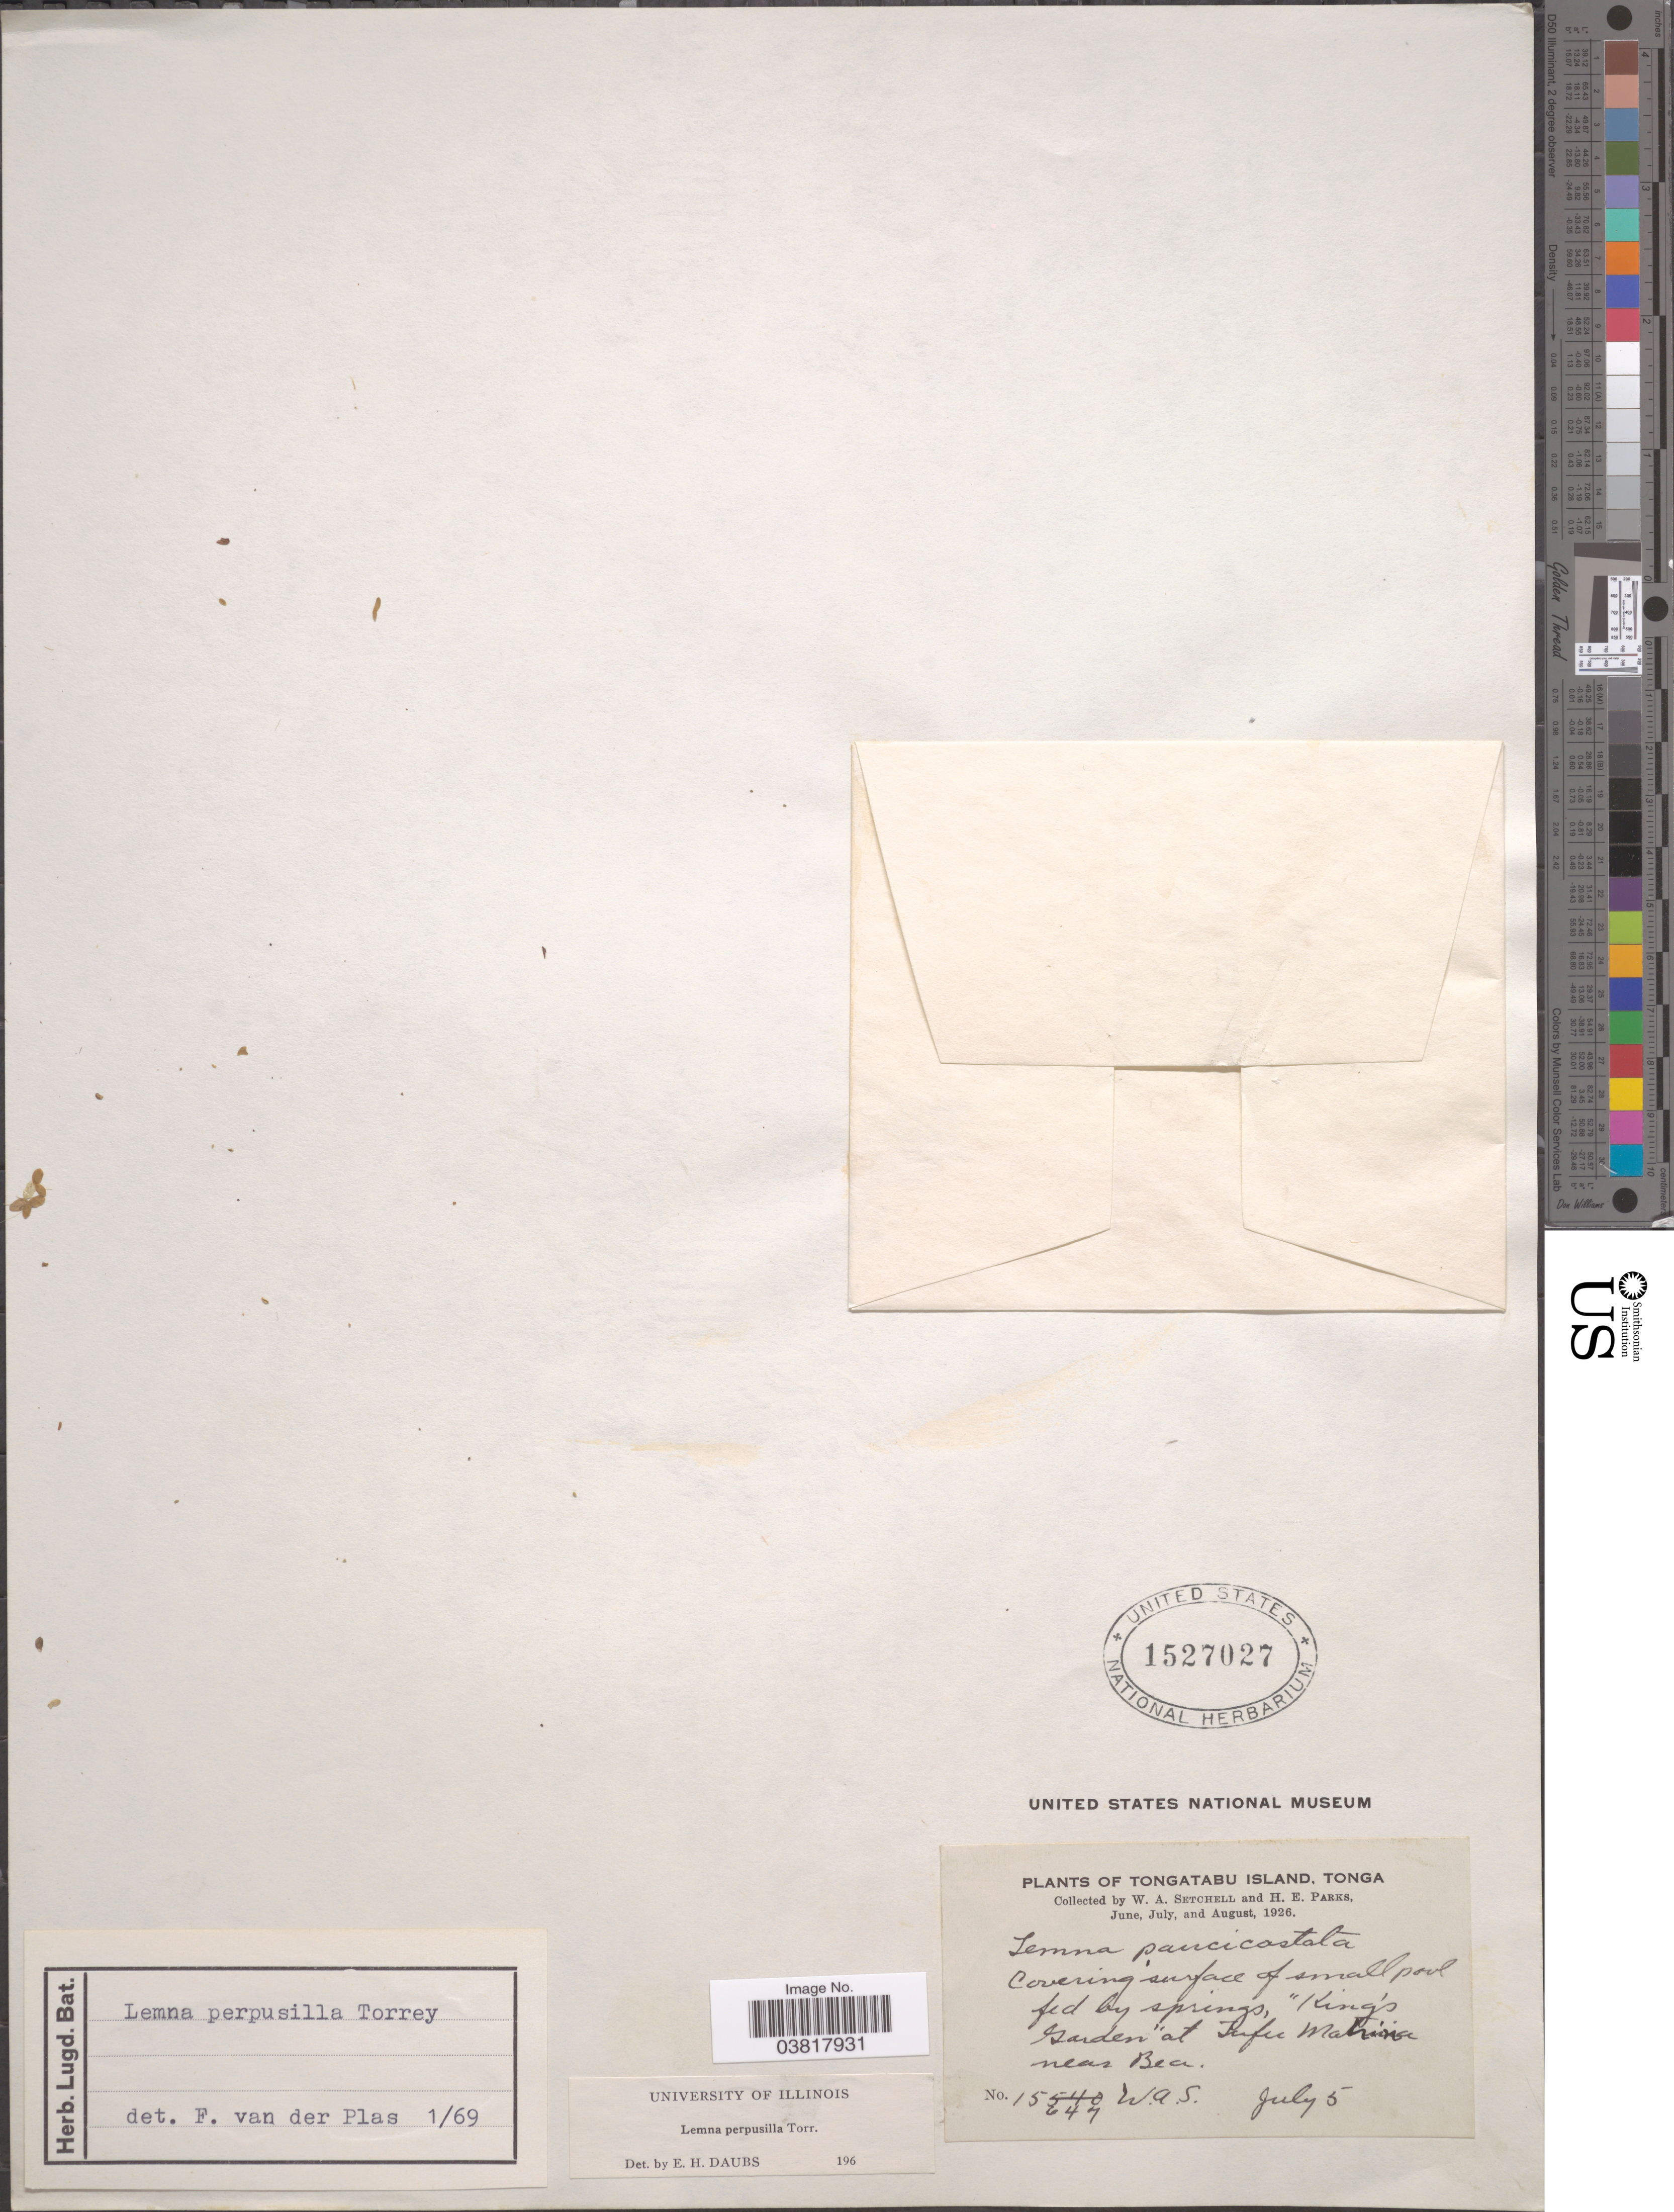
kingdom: Plantae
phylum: Tracheophyta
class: Liliopsida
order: Alismatales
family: Araceae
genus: Lemna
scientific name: Lemna perpusilla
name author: Torr.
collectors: W. Setchell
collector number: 15647*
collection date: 1926-07-05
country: Tonga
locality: Tongatabu Island. "King's Garden" at Tufu Marina [interpreted] near Bea.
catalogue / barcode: US 1527027